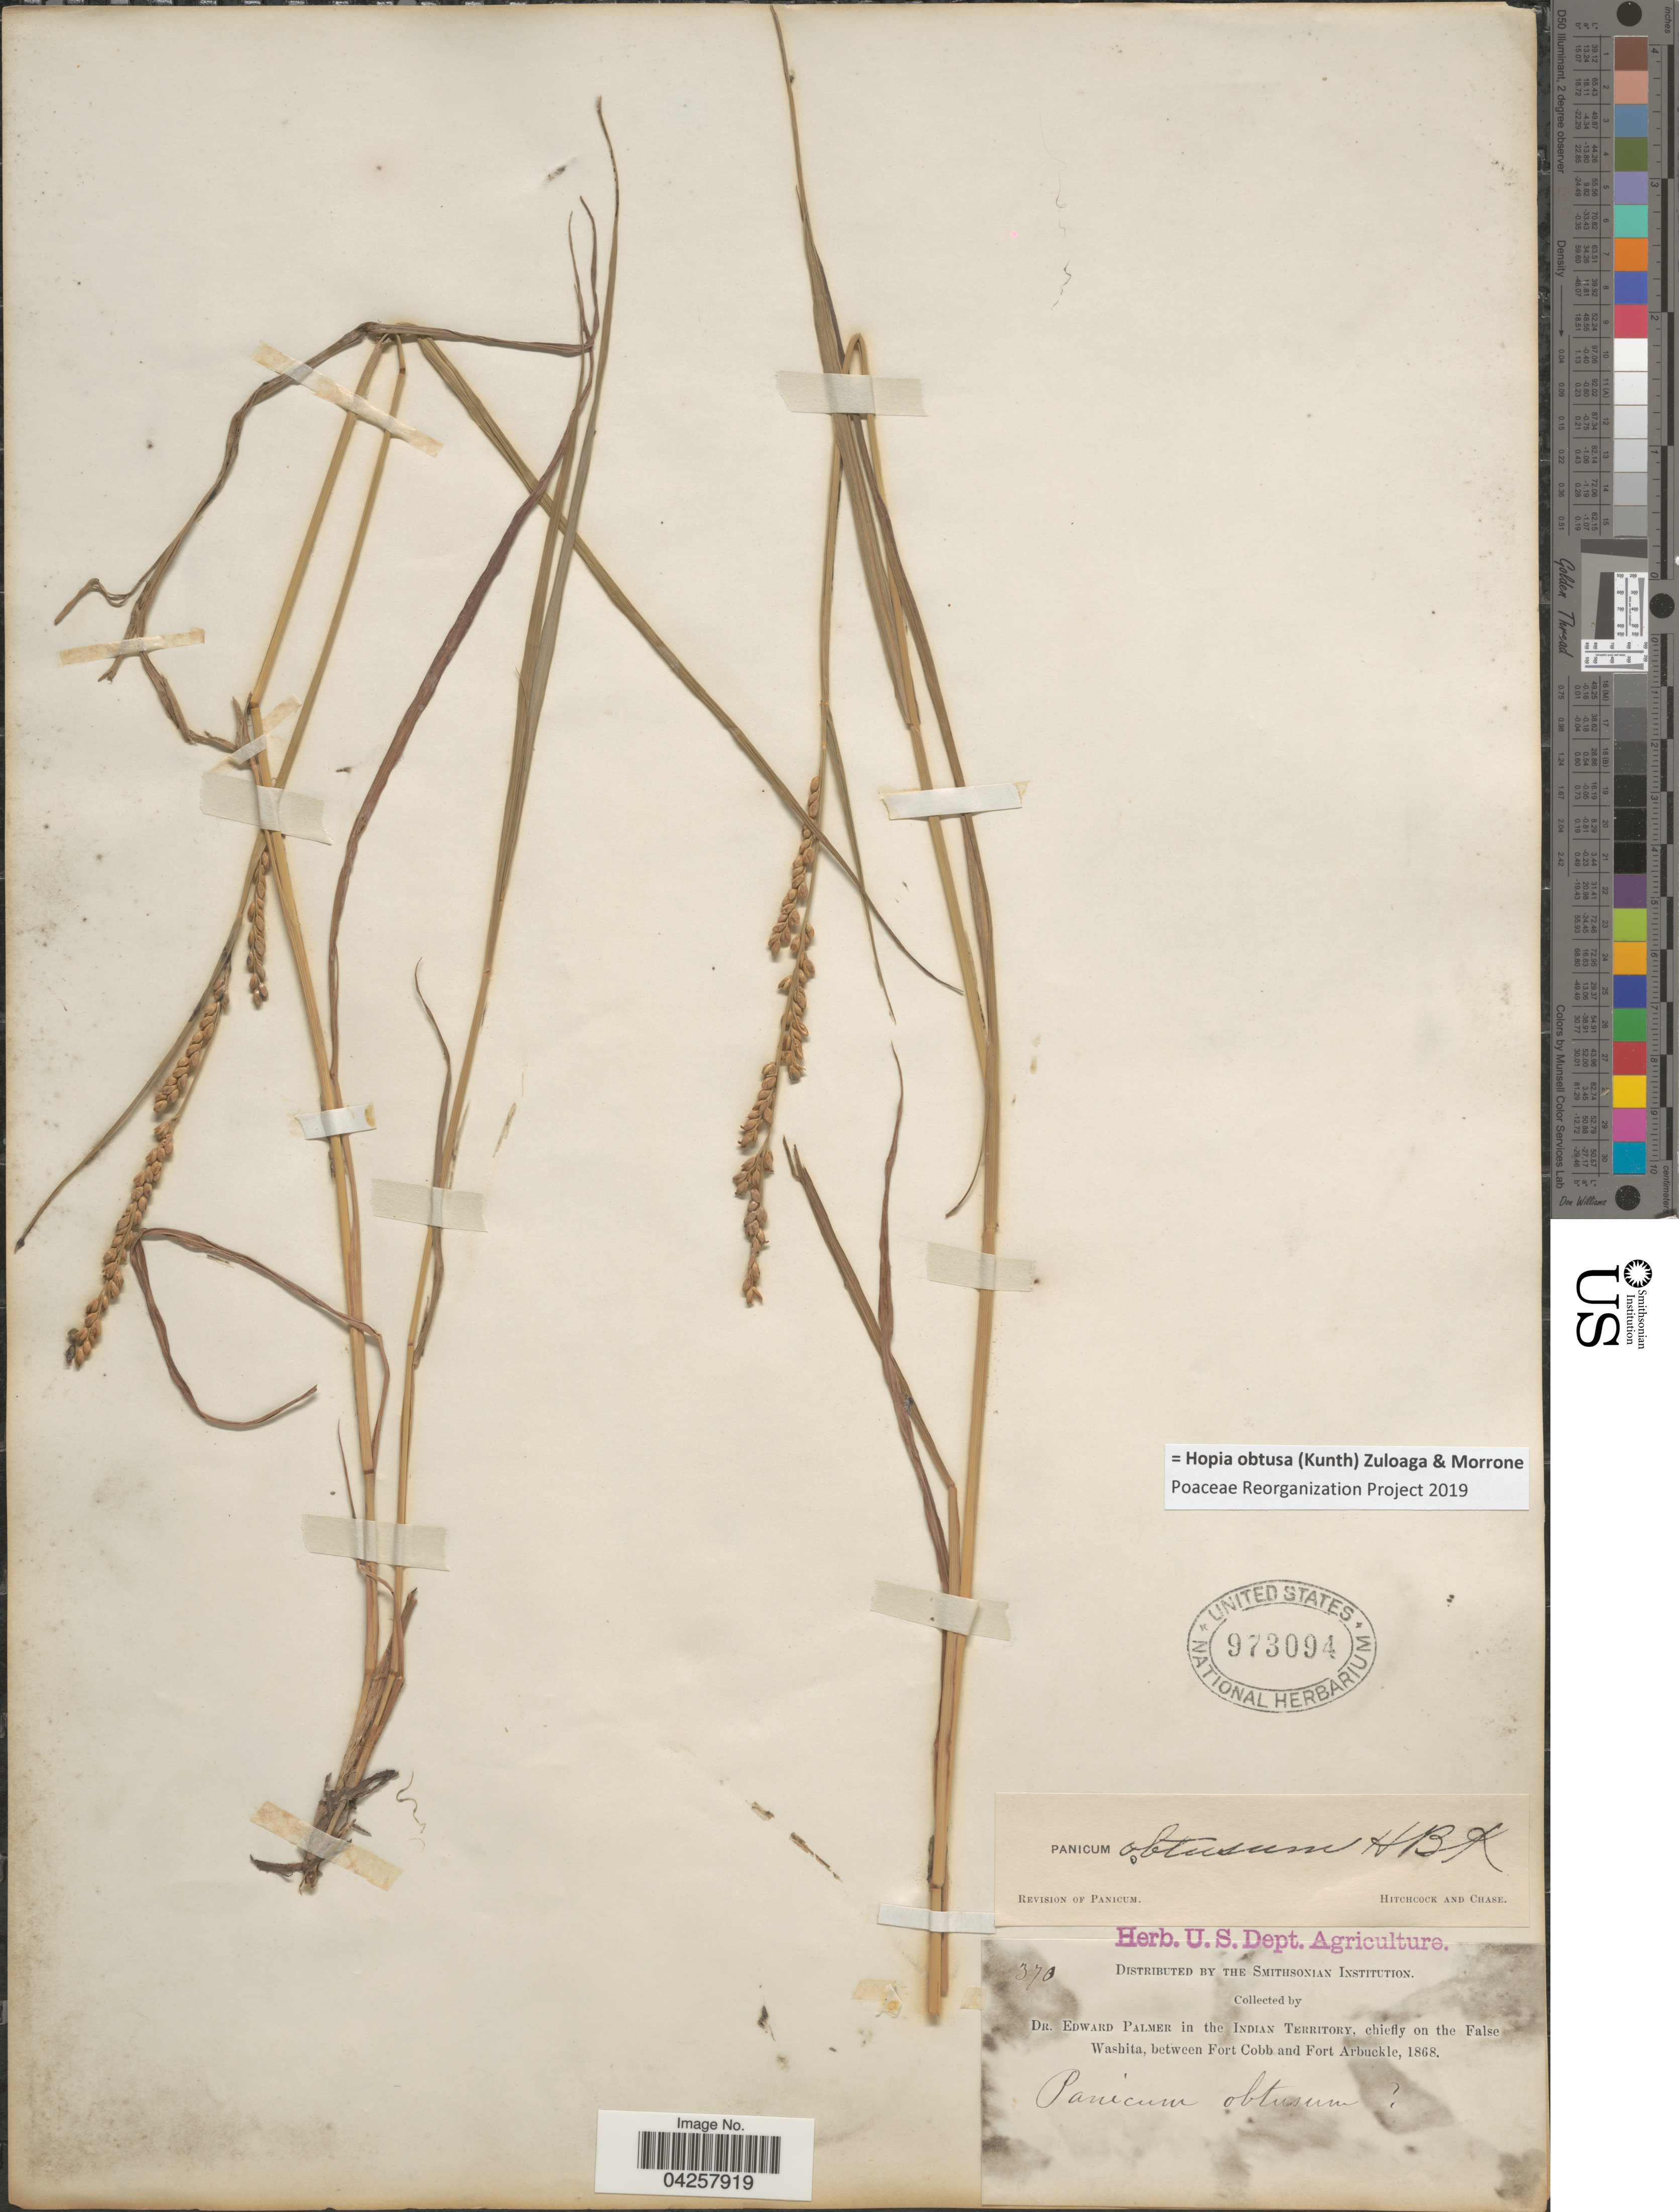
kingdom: Plantae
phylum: Tracheophyta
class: Liliopsida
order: Poales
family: Poaceae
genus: Hopia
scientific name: Hopia obtusa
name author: (Kunth) Zuloaga & Morrone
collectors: E. Palmer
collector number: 370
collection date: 1868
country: United States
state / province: Oklahoma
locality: In the Indian Territory, chiefly on the False Washita, between Fort Cobb and Fort Arbuckle.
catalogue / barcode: US 973094